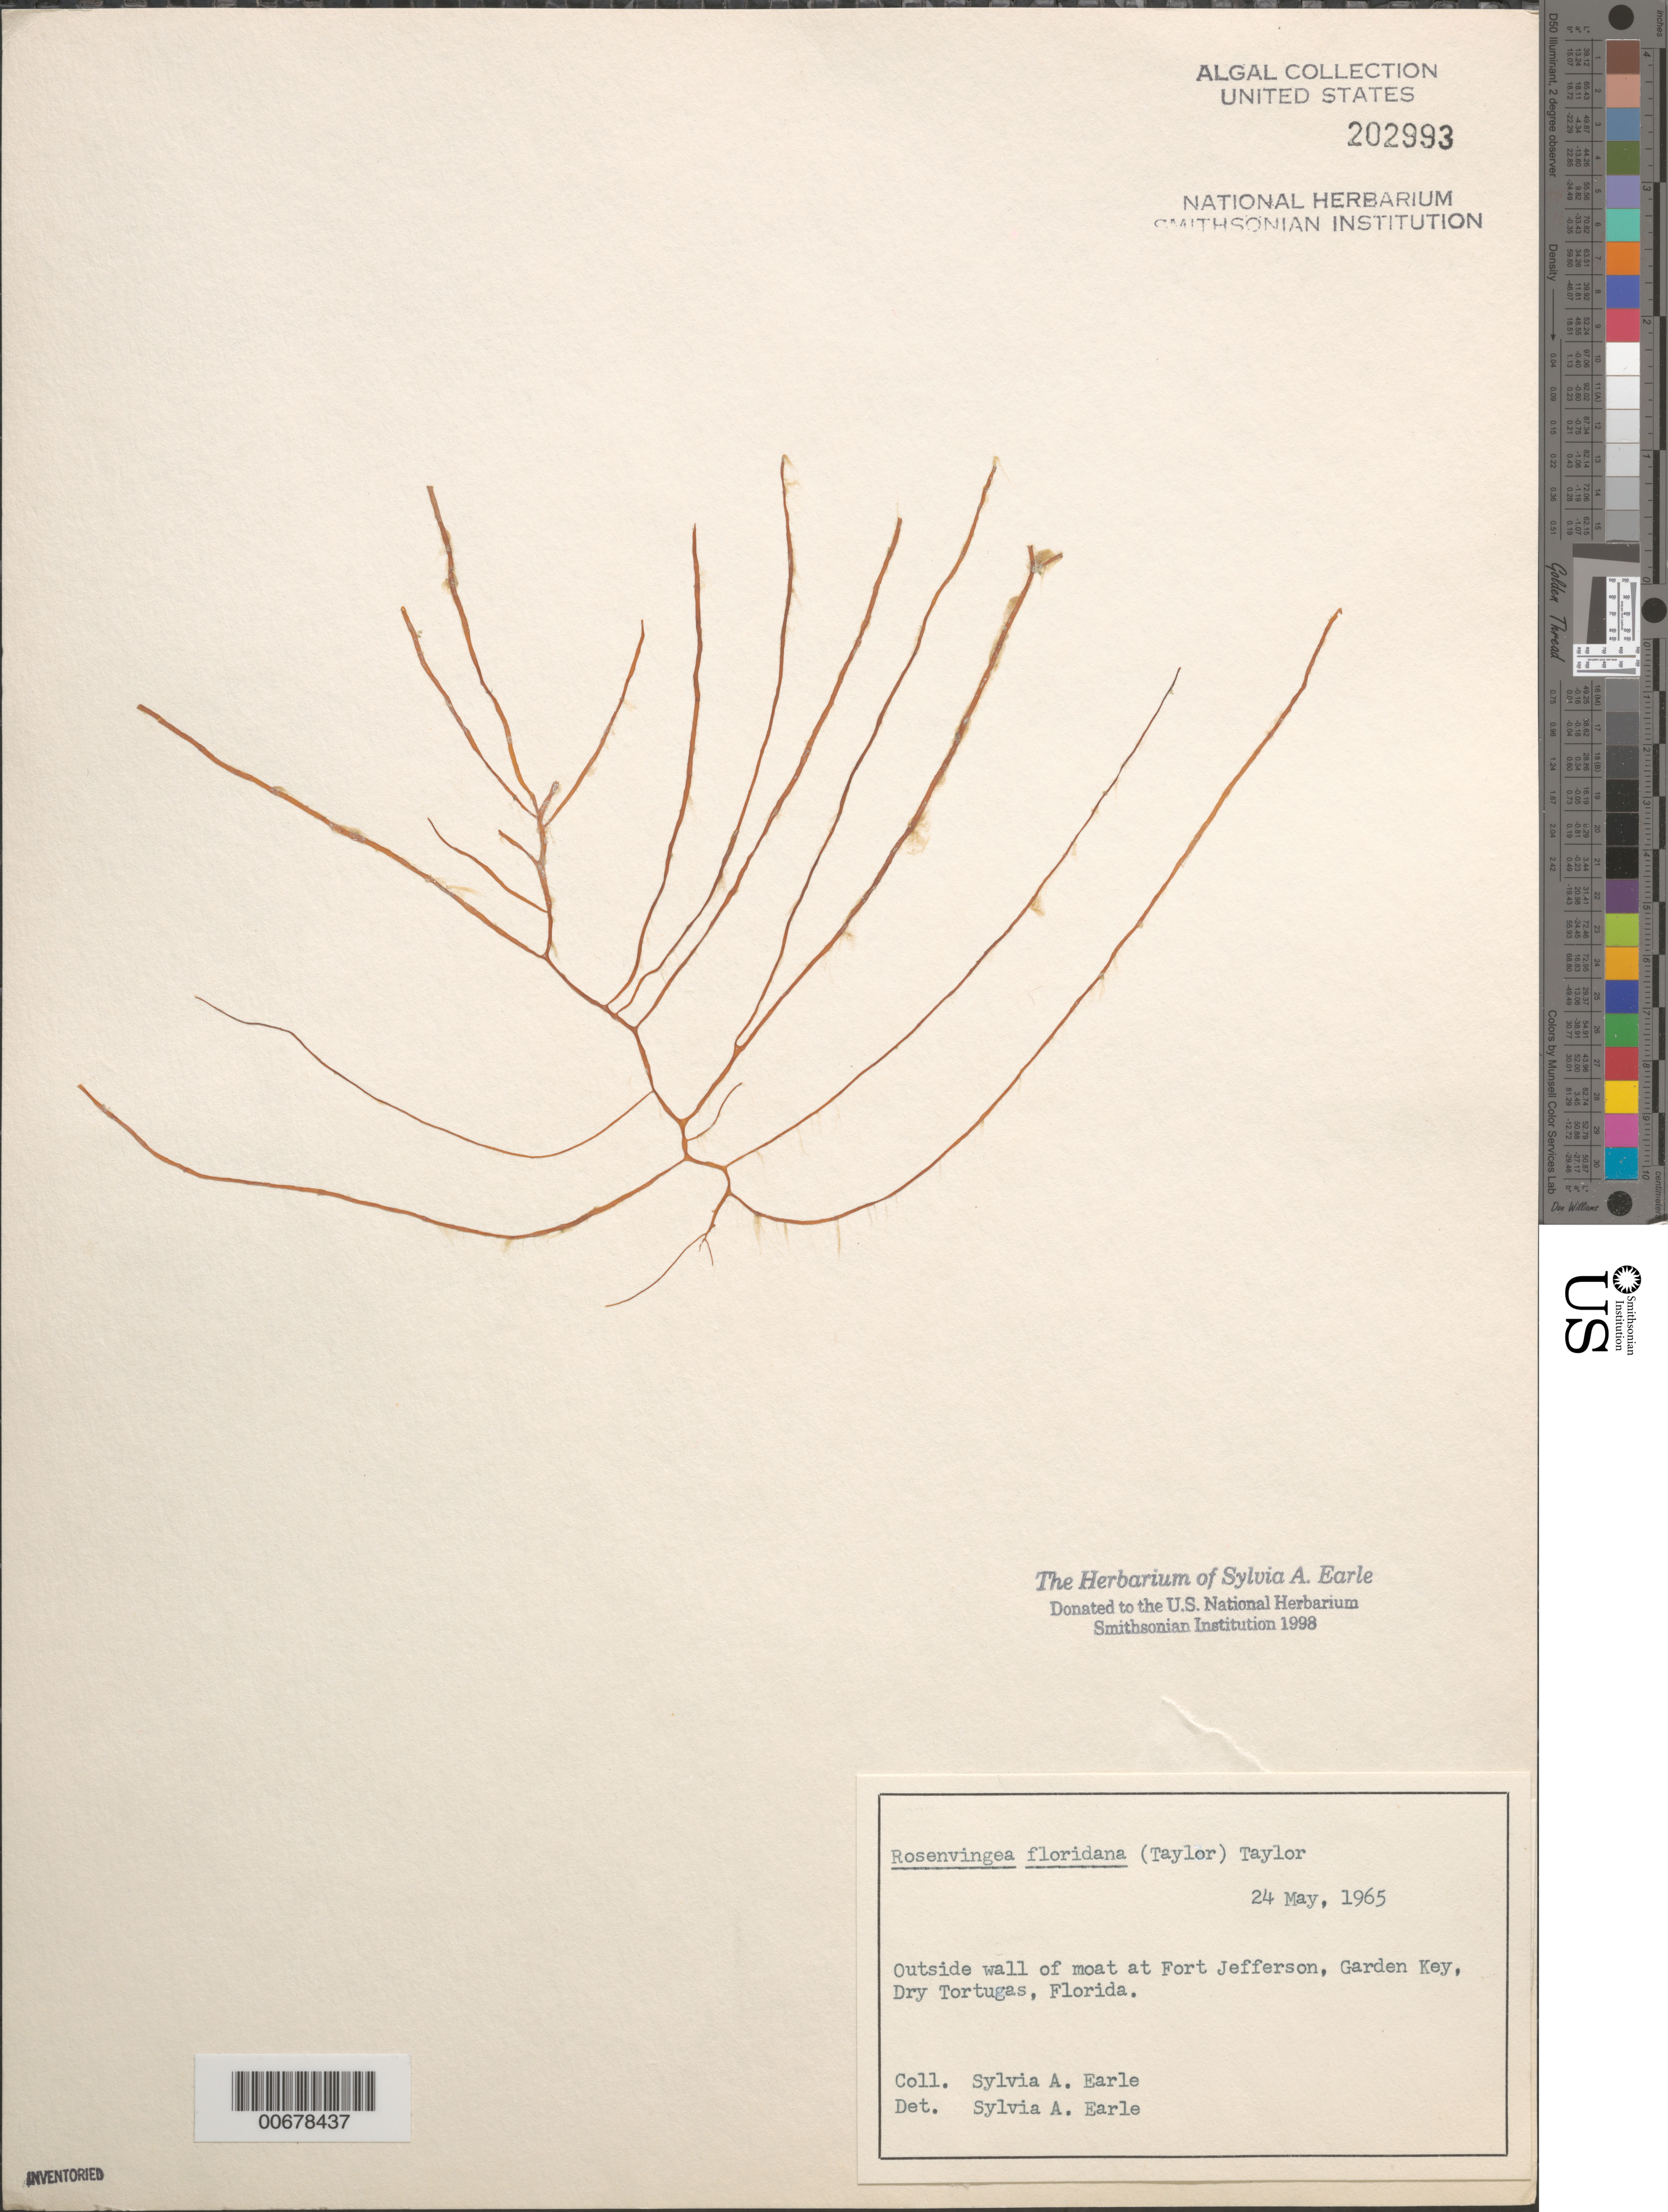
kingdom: Chromista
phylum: Ochrophyta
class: Phaeophyceae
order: Scytosiphonales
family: Scytosiphonaceae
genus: Rosenvingea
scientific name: Rosenvingea floridana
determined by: Earle, S. A.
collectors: S. A. Earle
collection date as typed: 24 May 1965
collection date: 1965-05-24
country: United States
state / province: Florida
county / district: Monroe County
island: Garden Key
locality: Fort Jefferson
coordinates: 24 37.65'N, 82 52.37'W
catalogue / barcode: US 202993